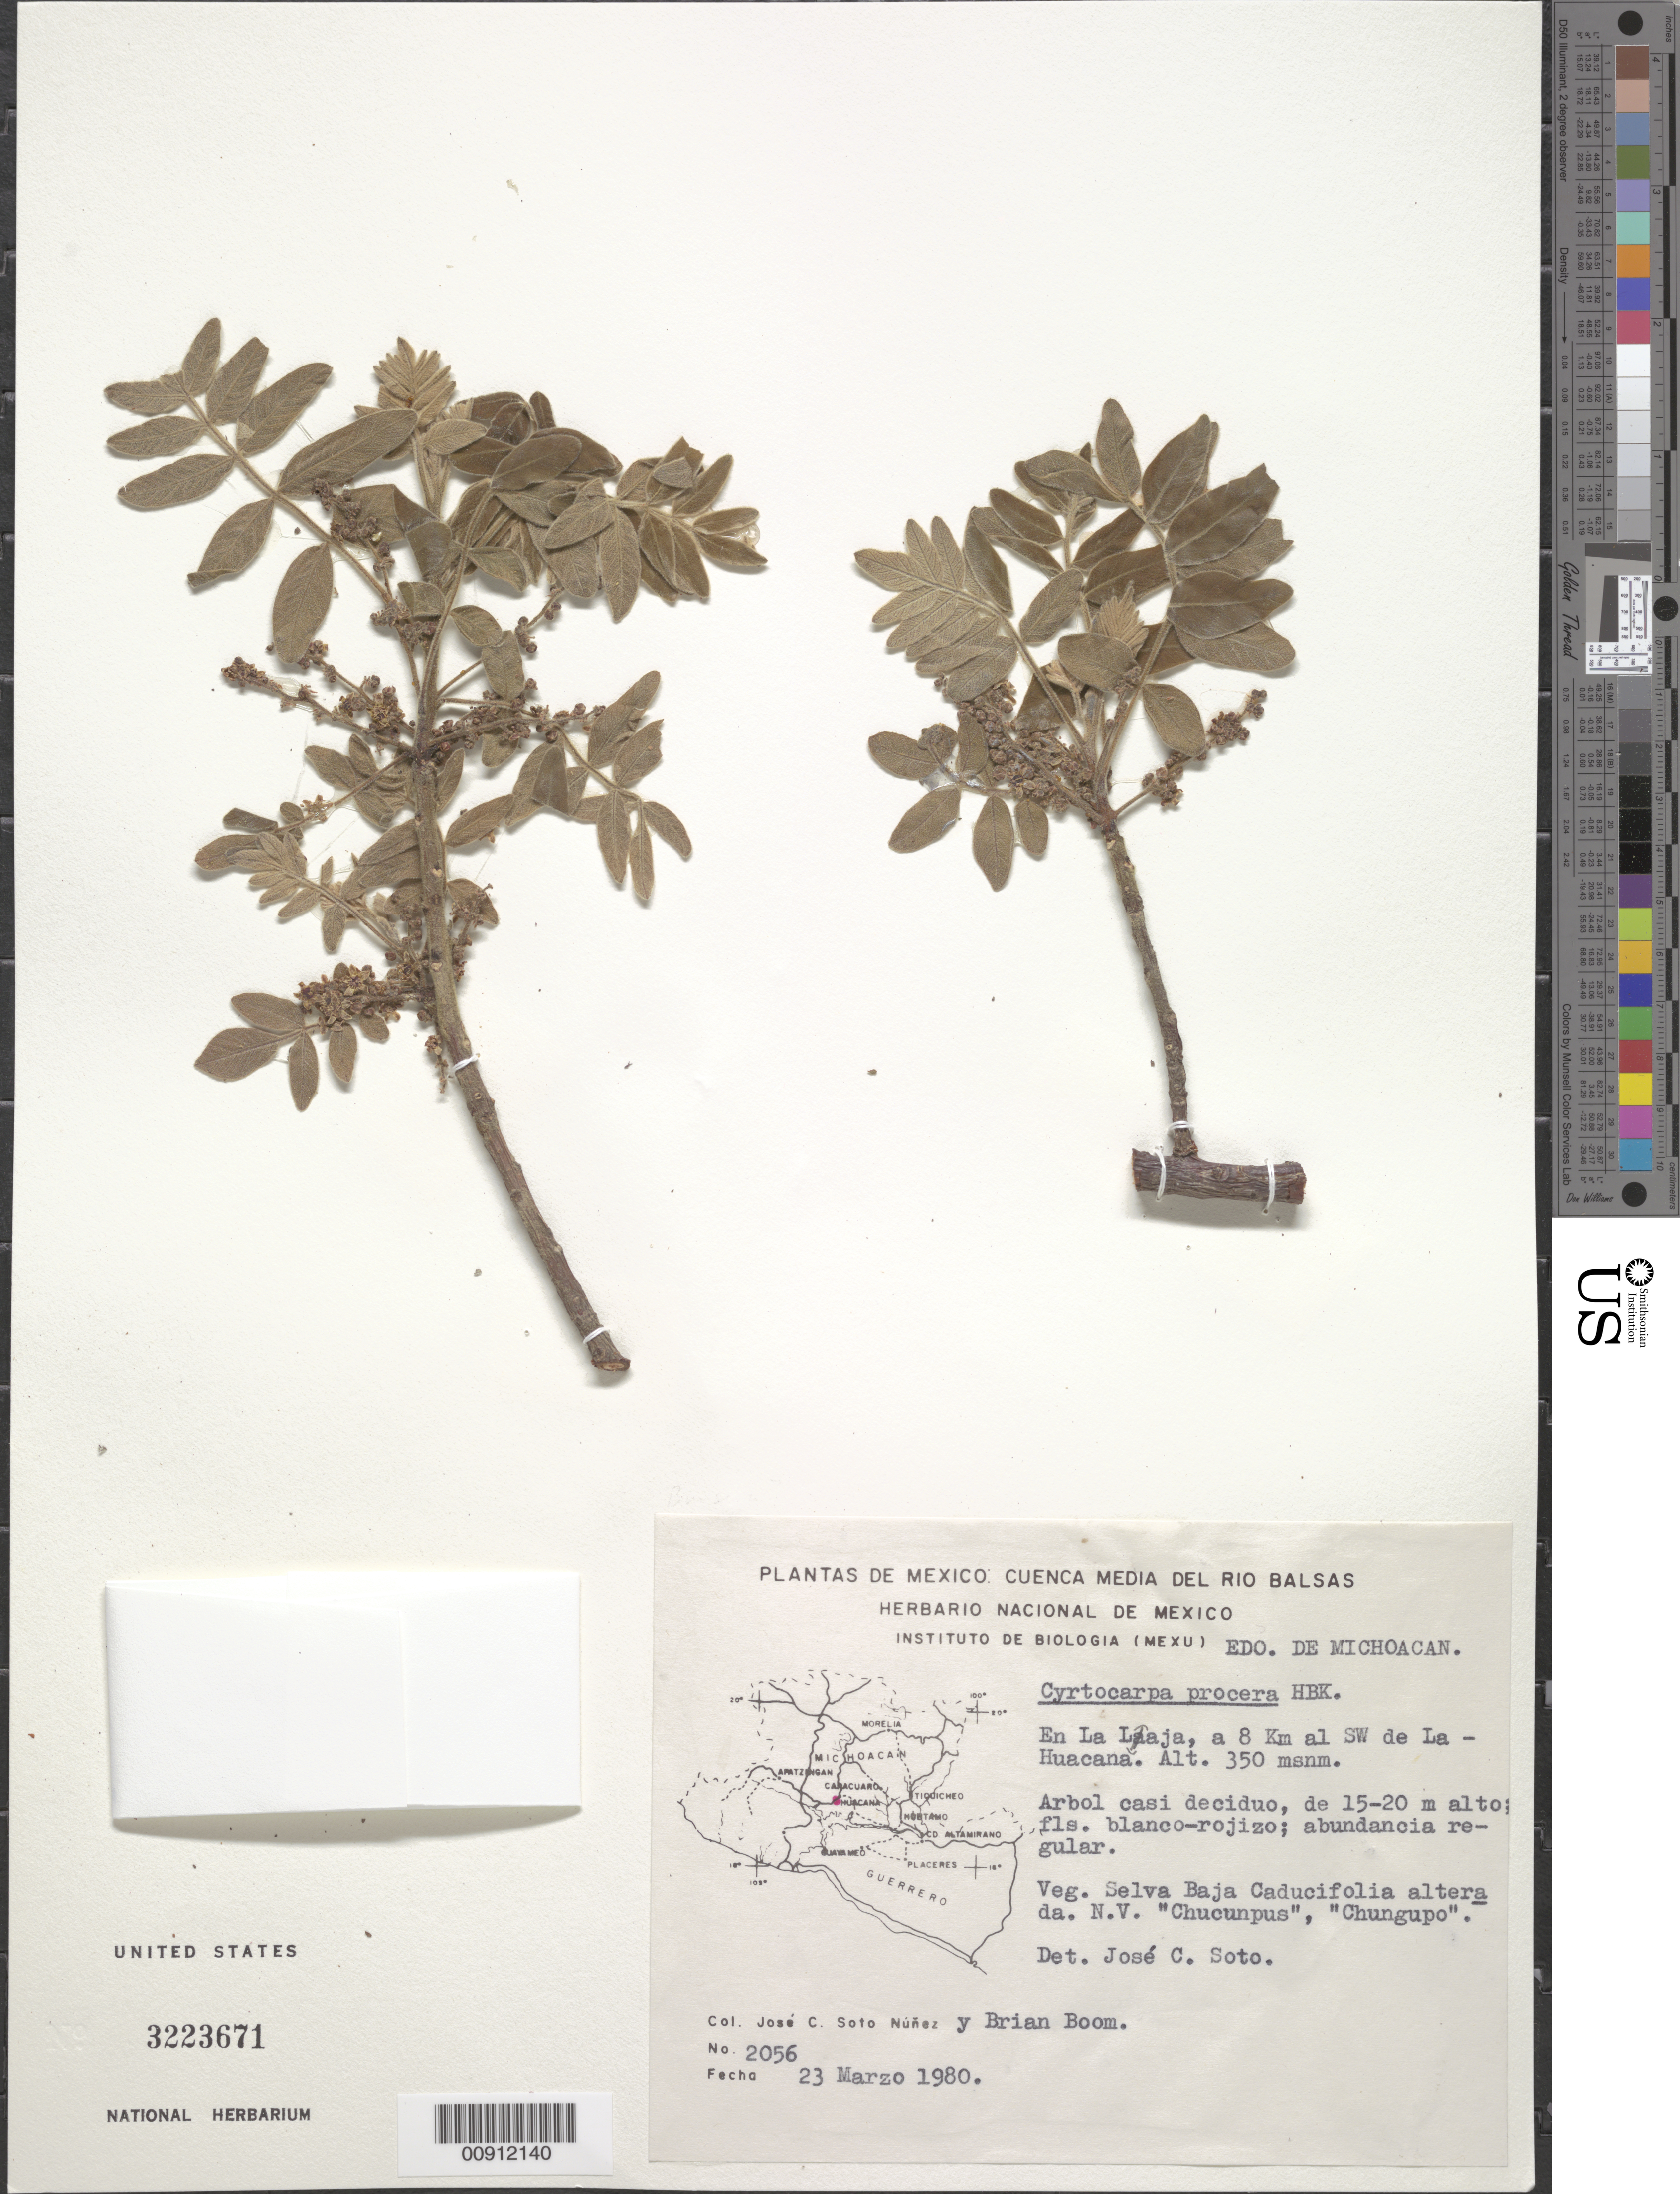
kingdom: Plantae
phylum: Tracheophyta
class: Magnoliopsida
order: Sapindales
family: Anacardiaceae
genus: Cyrtocarpa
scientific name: Cyrtocarpa procera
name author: Kunth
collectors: J. C. Soto Núñez & B. M. Boom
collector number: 2056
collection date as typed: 23 Mar 1980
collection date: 1980-03-23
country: Mexico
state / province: Michoacán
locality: En La Laja, a 8 km. al SW de La Huacana. Cuenca Media del Río Balsas. Edo. de Michoacán.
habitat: Selva baja caducifolia alterada.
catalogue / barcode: US 3223671